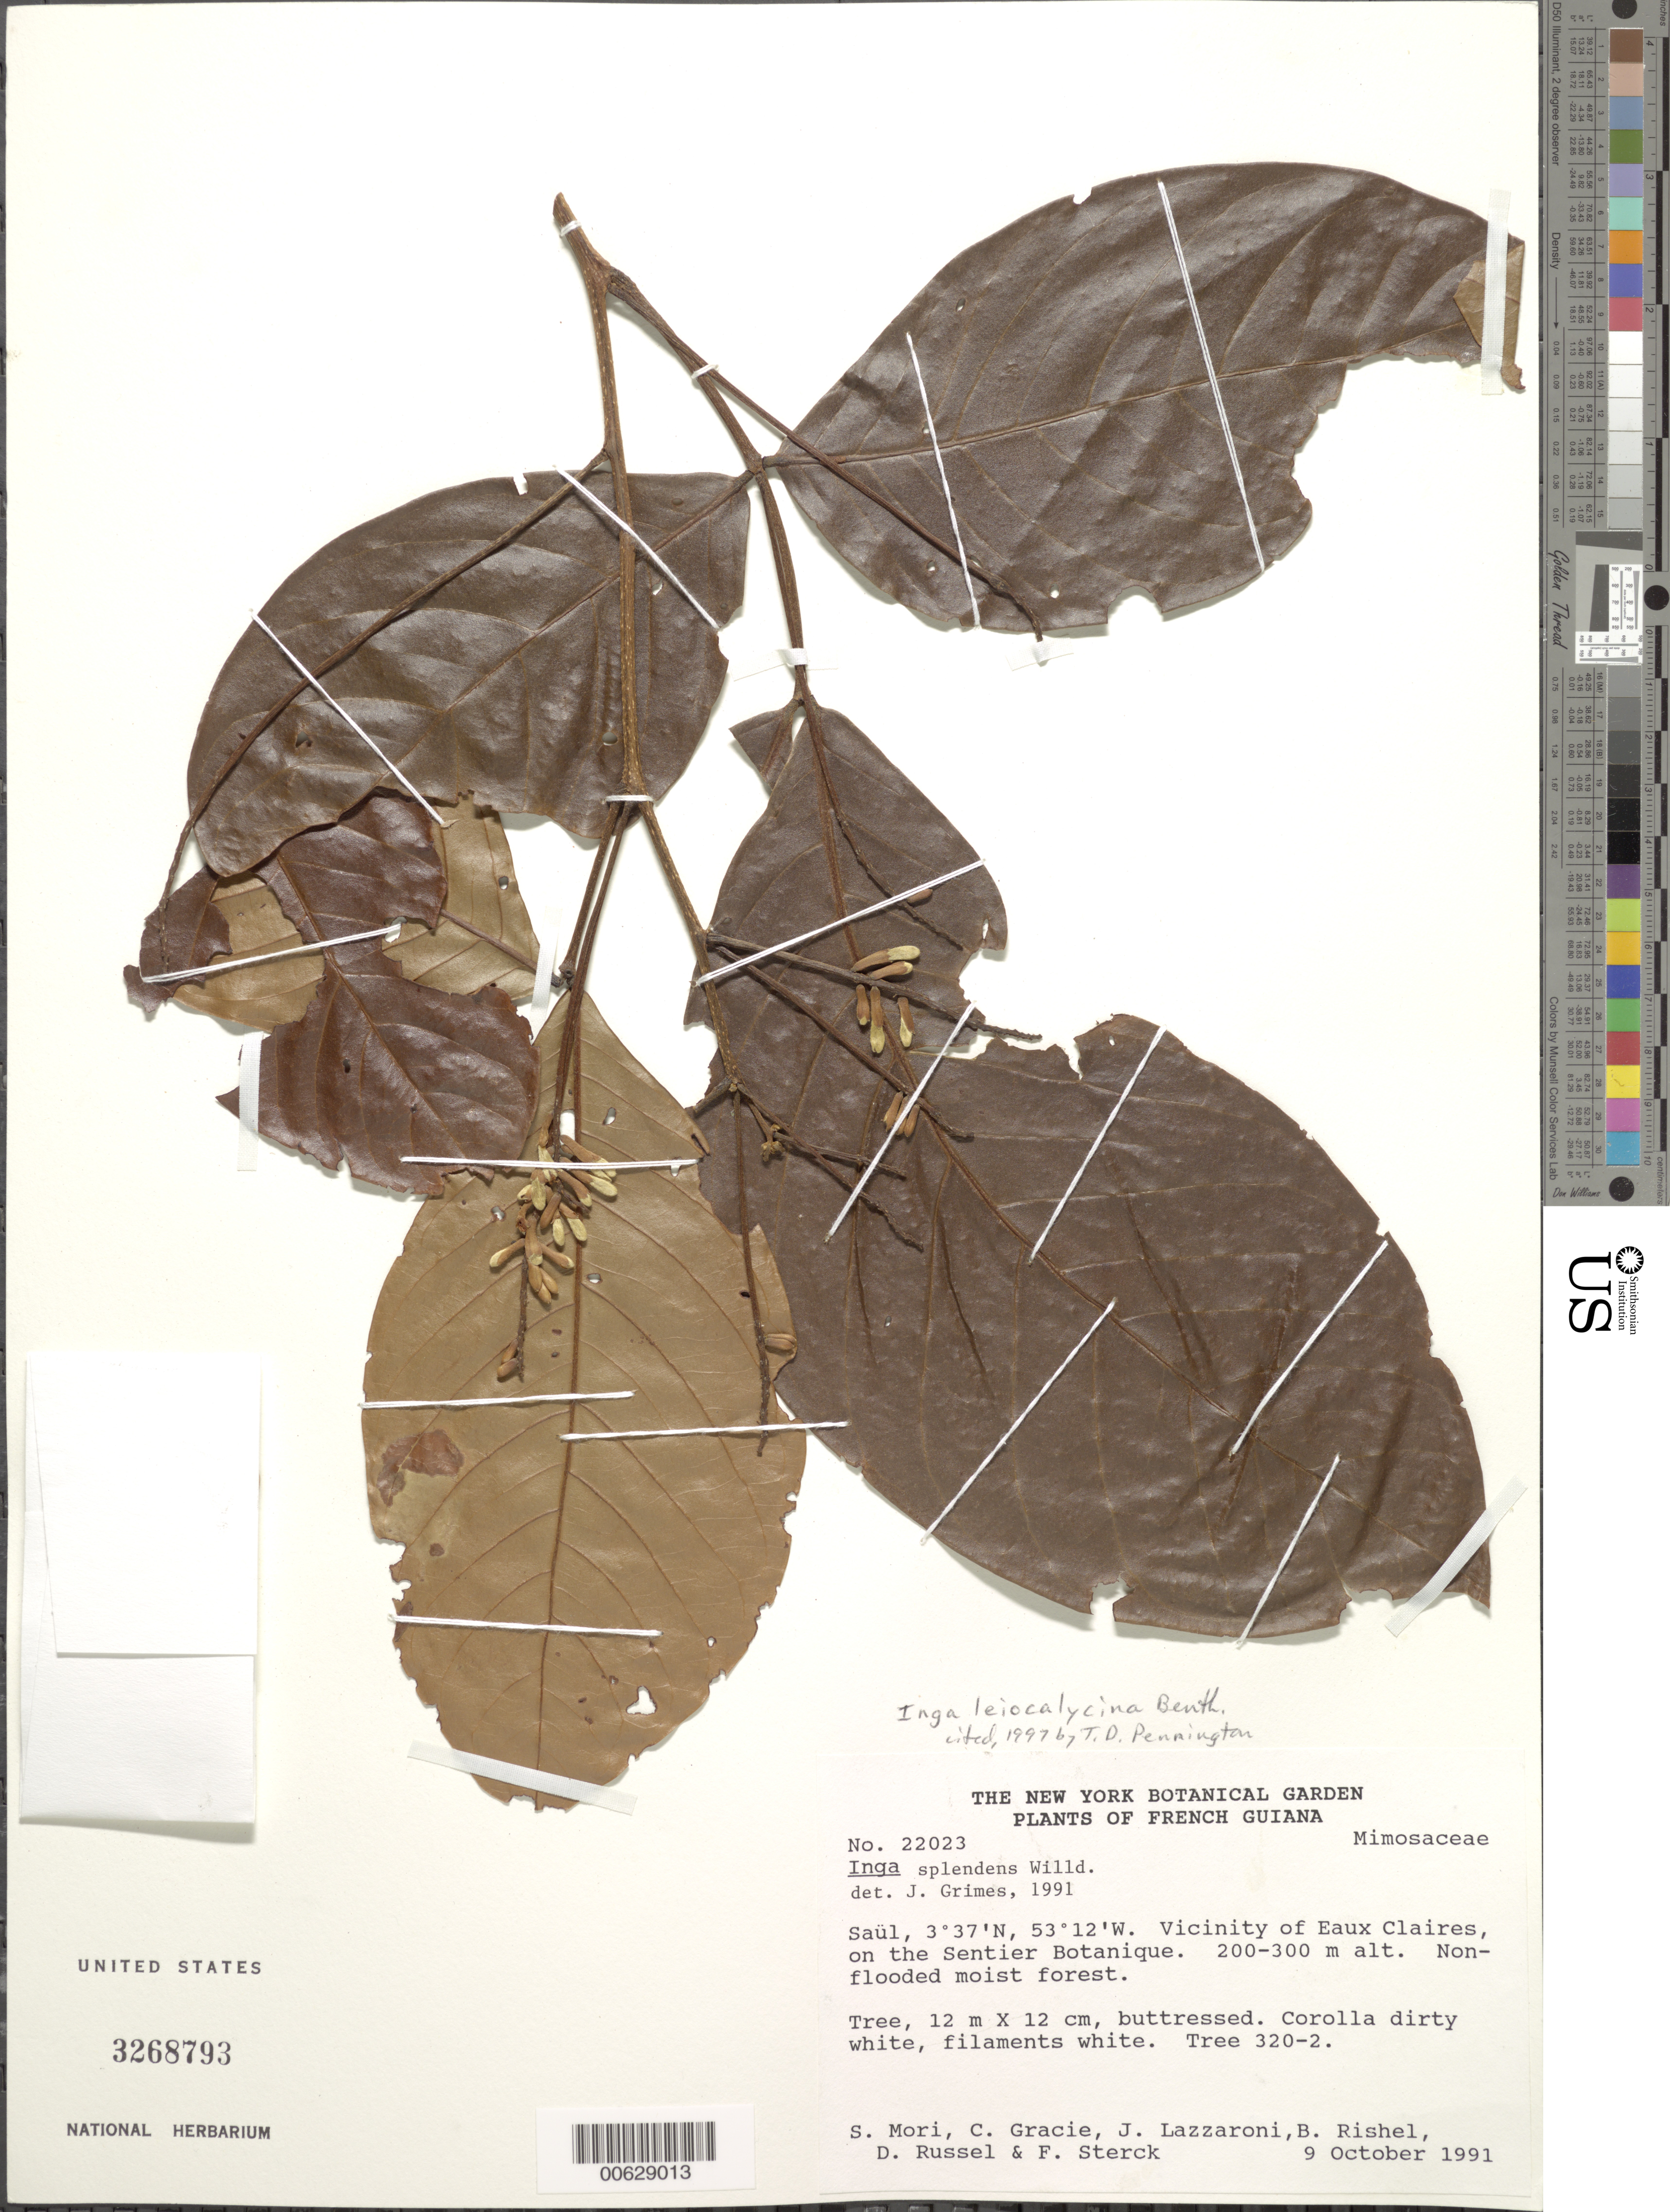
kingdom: Plantae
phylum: Tracheophyta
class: Magnoliopsida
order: Fabales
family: Fabaceae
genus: Inga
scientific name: Inga leiocalycina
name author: Benth.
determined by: Pennington, T. D., (K)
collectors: S. Mori, C. A. Gracie, J. Lazzaroni, B. Rishel, D. Russell & F. Wright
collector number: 22023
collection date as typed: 9-Oct-91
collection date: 1991-10-09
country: French Guiana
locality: Saül, vicinity of Eaux Claires, on the Sentier Botanique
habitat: Non-flooded moist forest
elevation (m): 200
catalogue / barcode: US 3268793